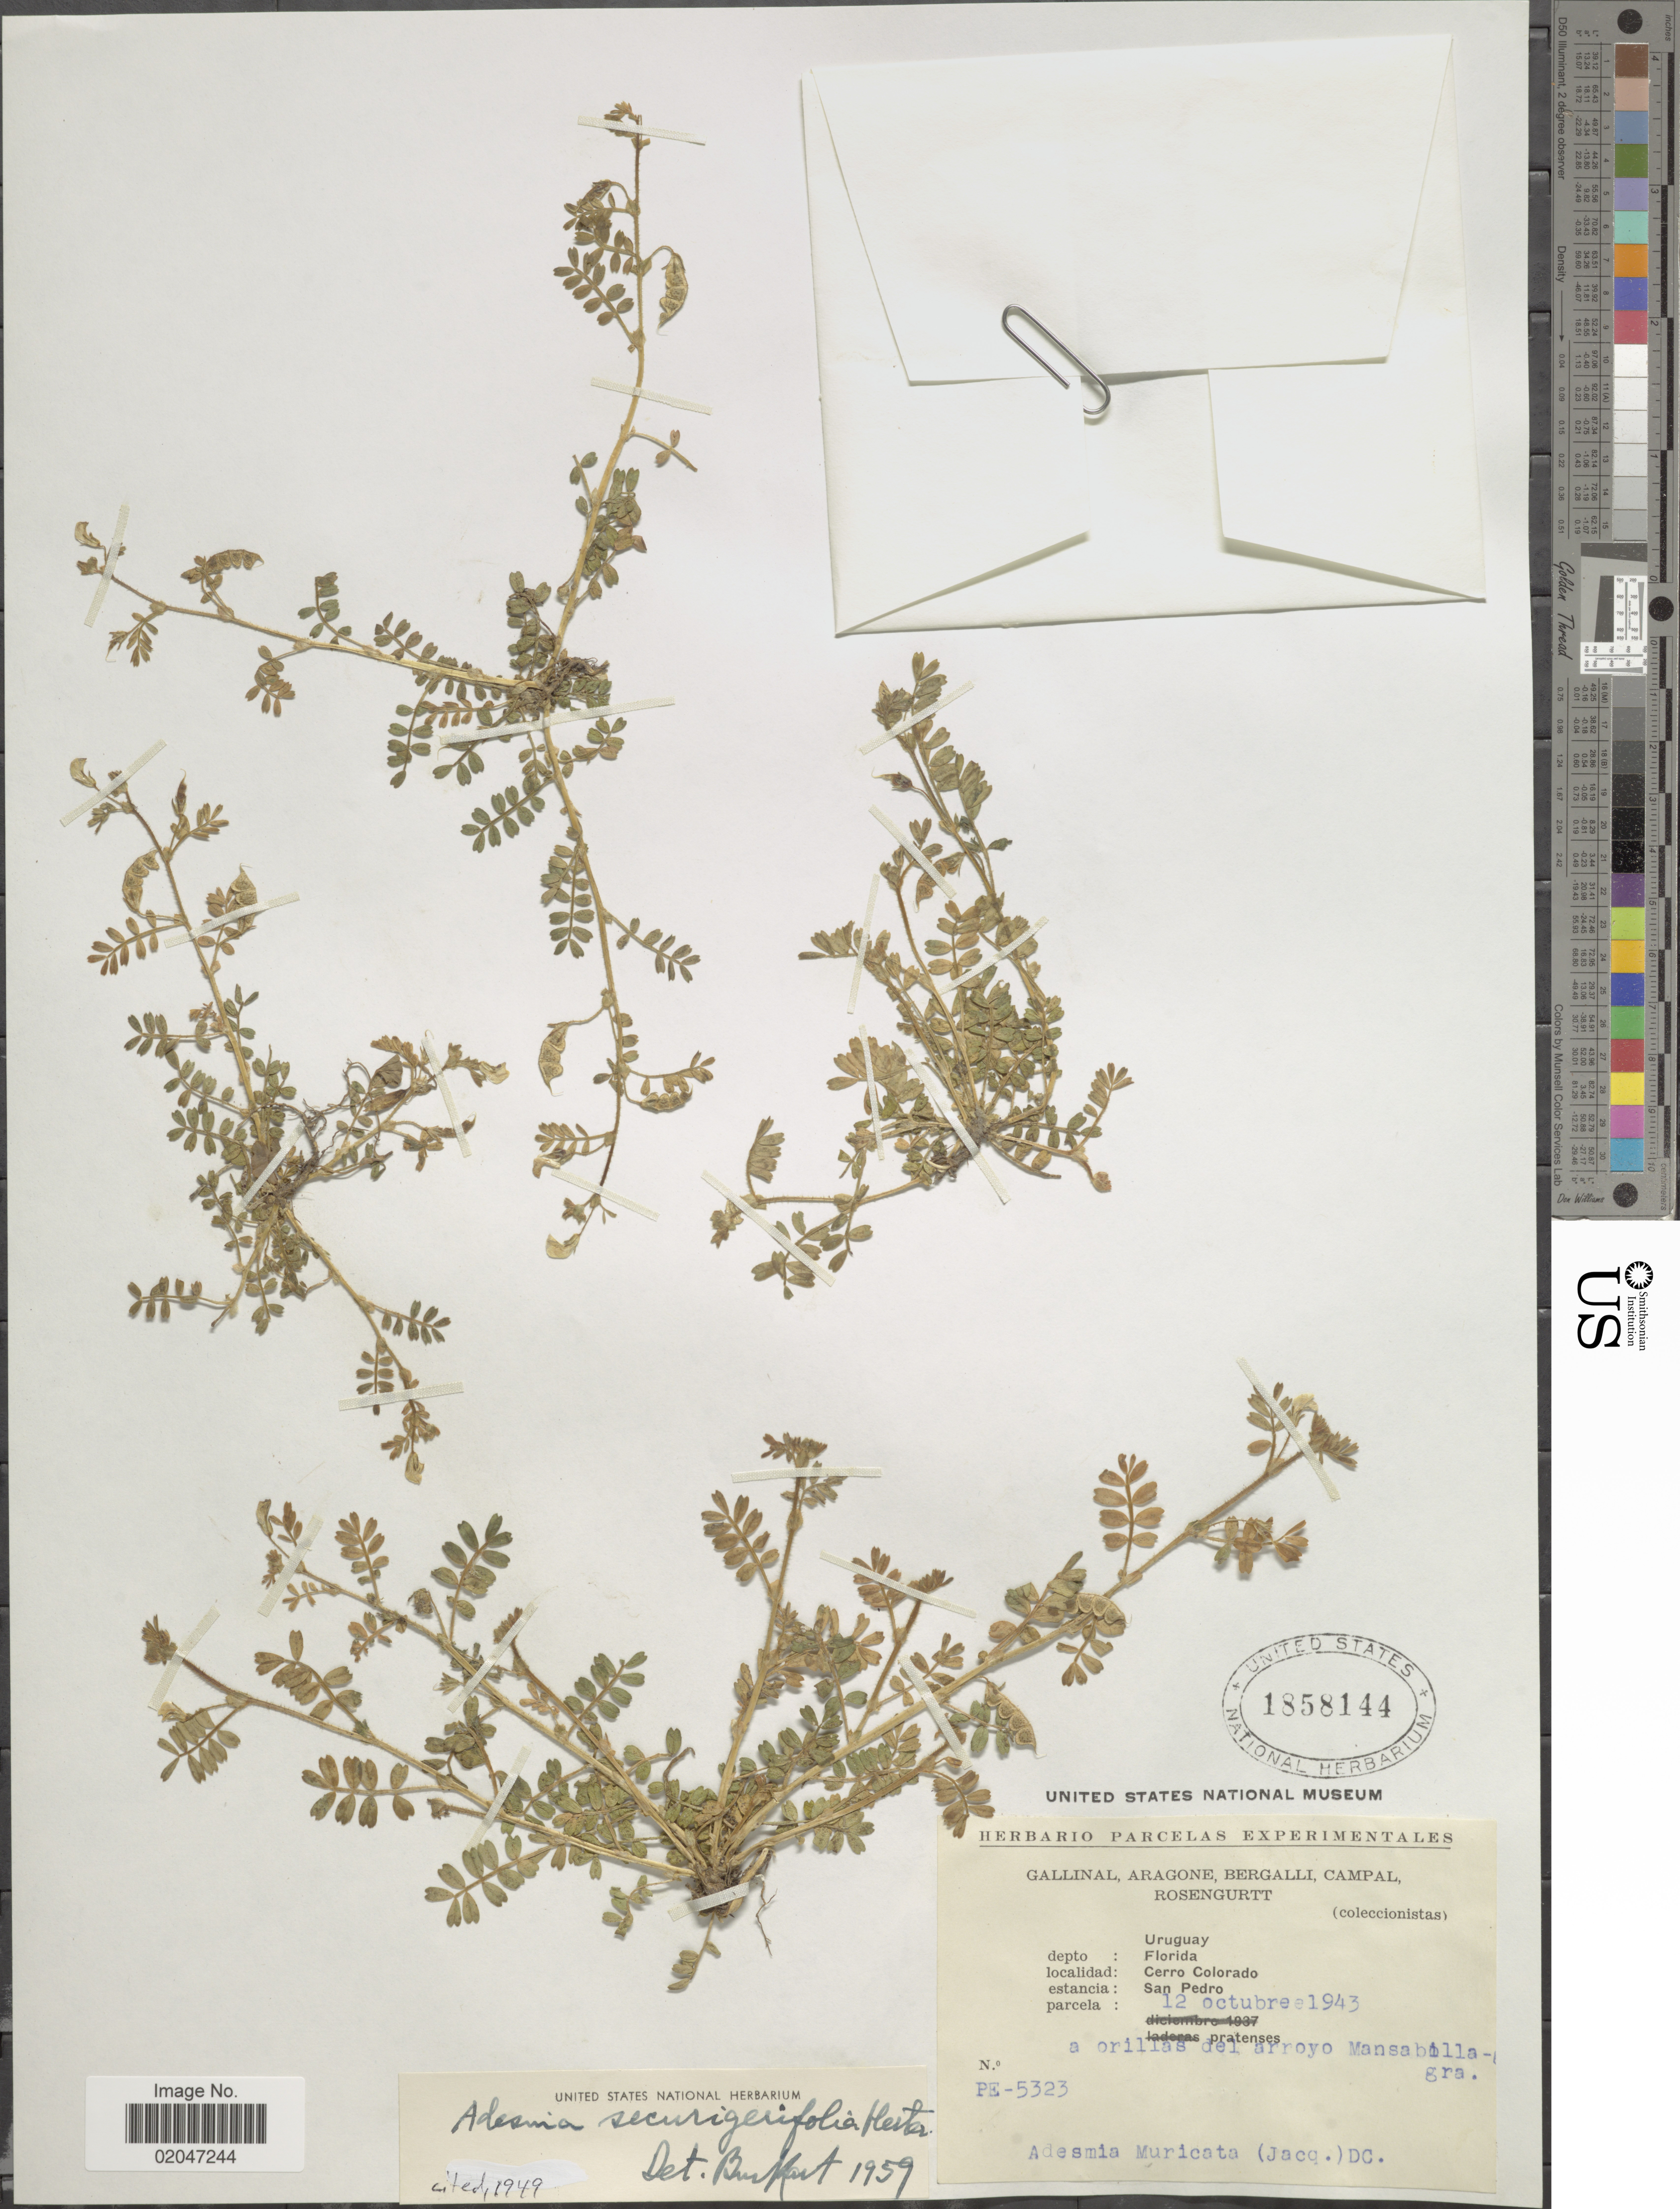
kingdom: Plantae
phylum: Tracheophyta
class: Magnoliopsida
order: Fabales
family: Fabaceae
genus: Adesmia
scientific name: Adesmia securigerifolia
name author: Herter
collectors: -. Gallinal, -- Aragone, -- Bergalli, -- Campal & Rosengurtt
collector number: PE-5323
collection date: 1943-10-12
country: Uruguay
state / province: Florida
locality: Depto: Florida, Cerrado Colorado, estancia: San Pedro, a orillas del arroyo Mansabilla - gra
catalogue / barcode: US 1858144